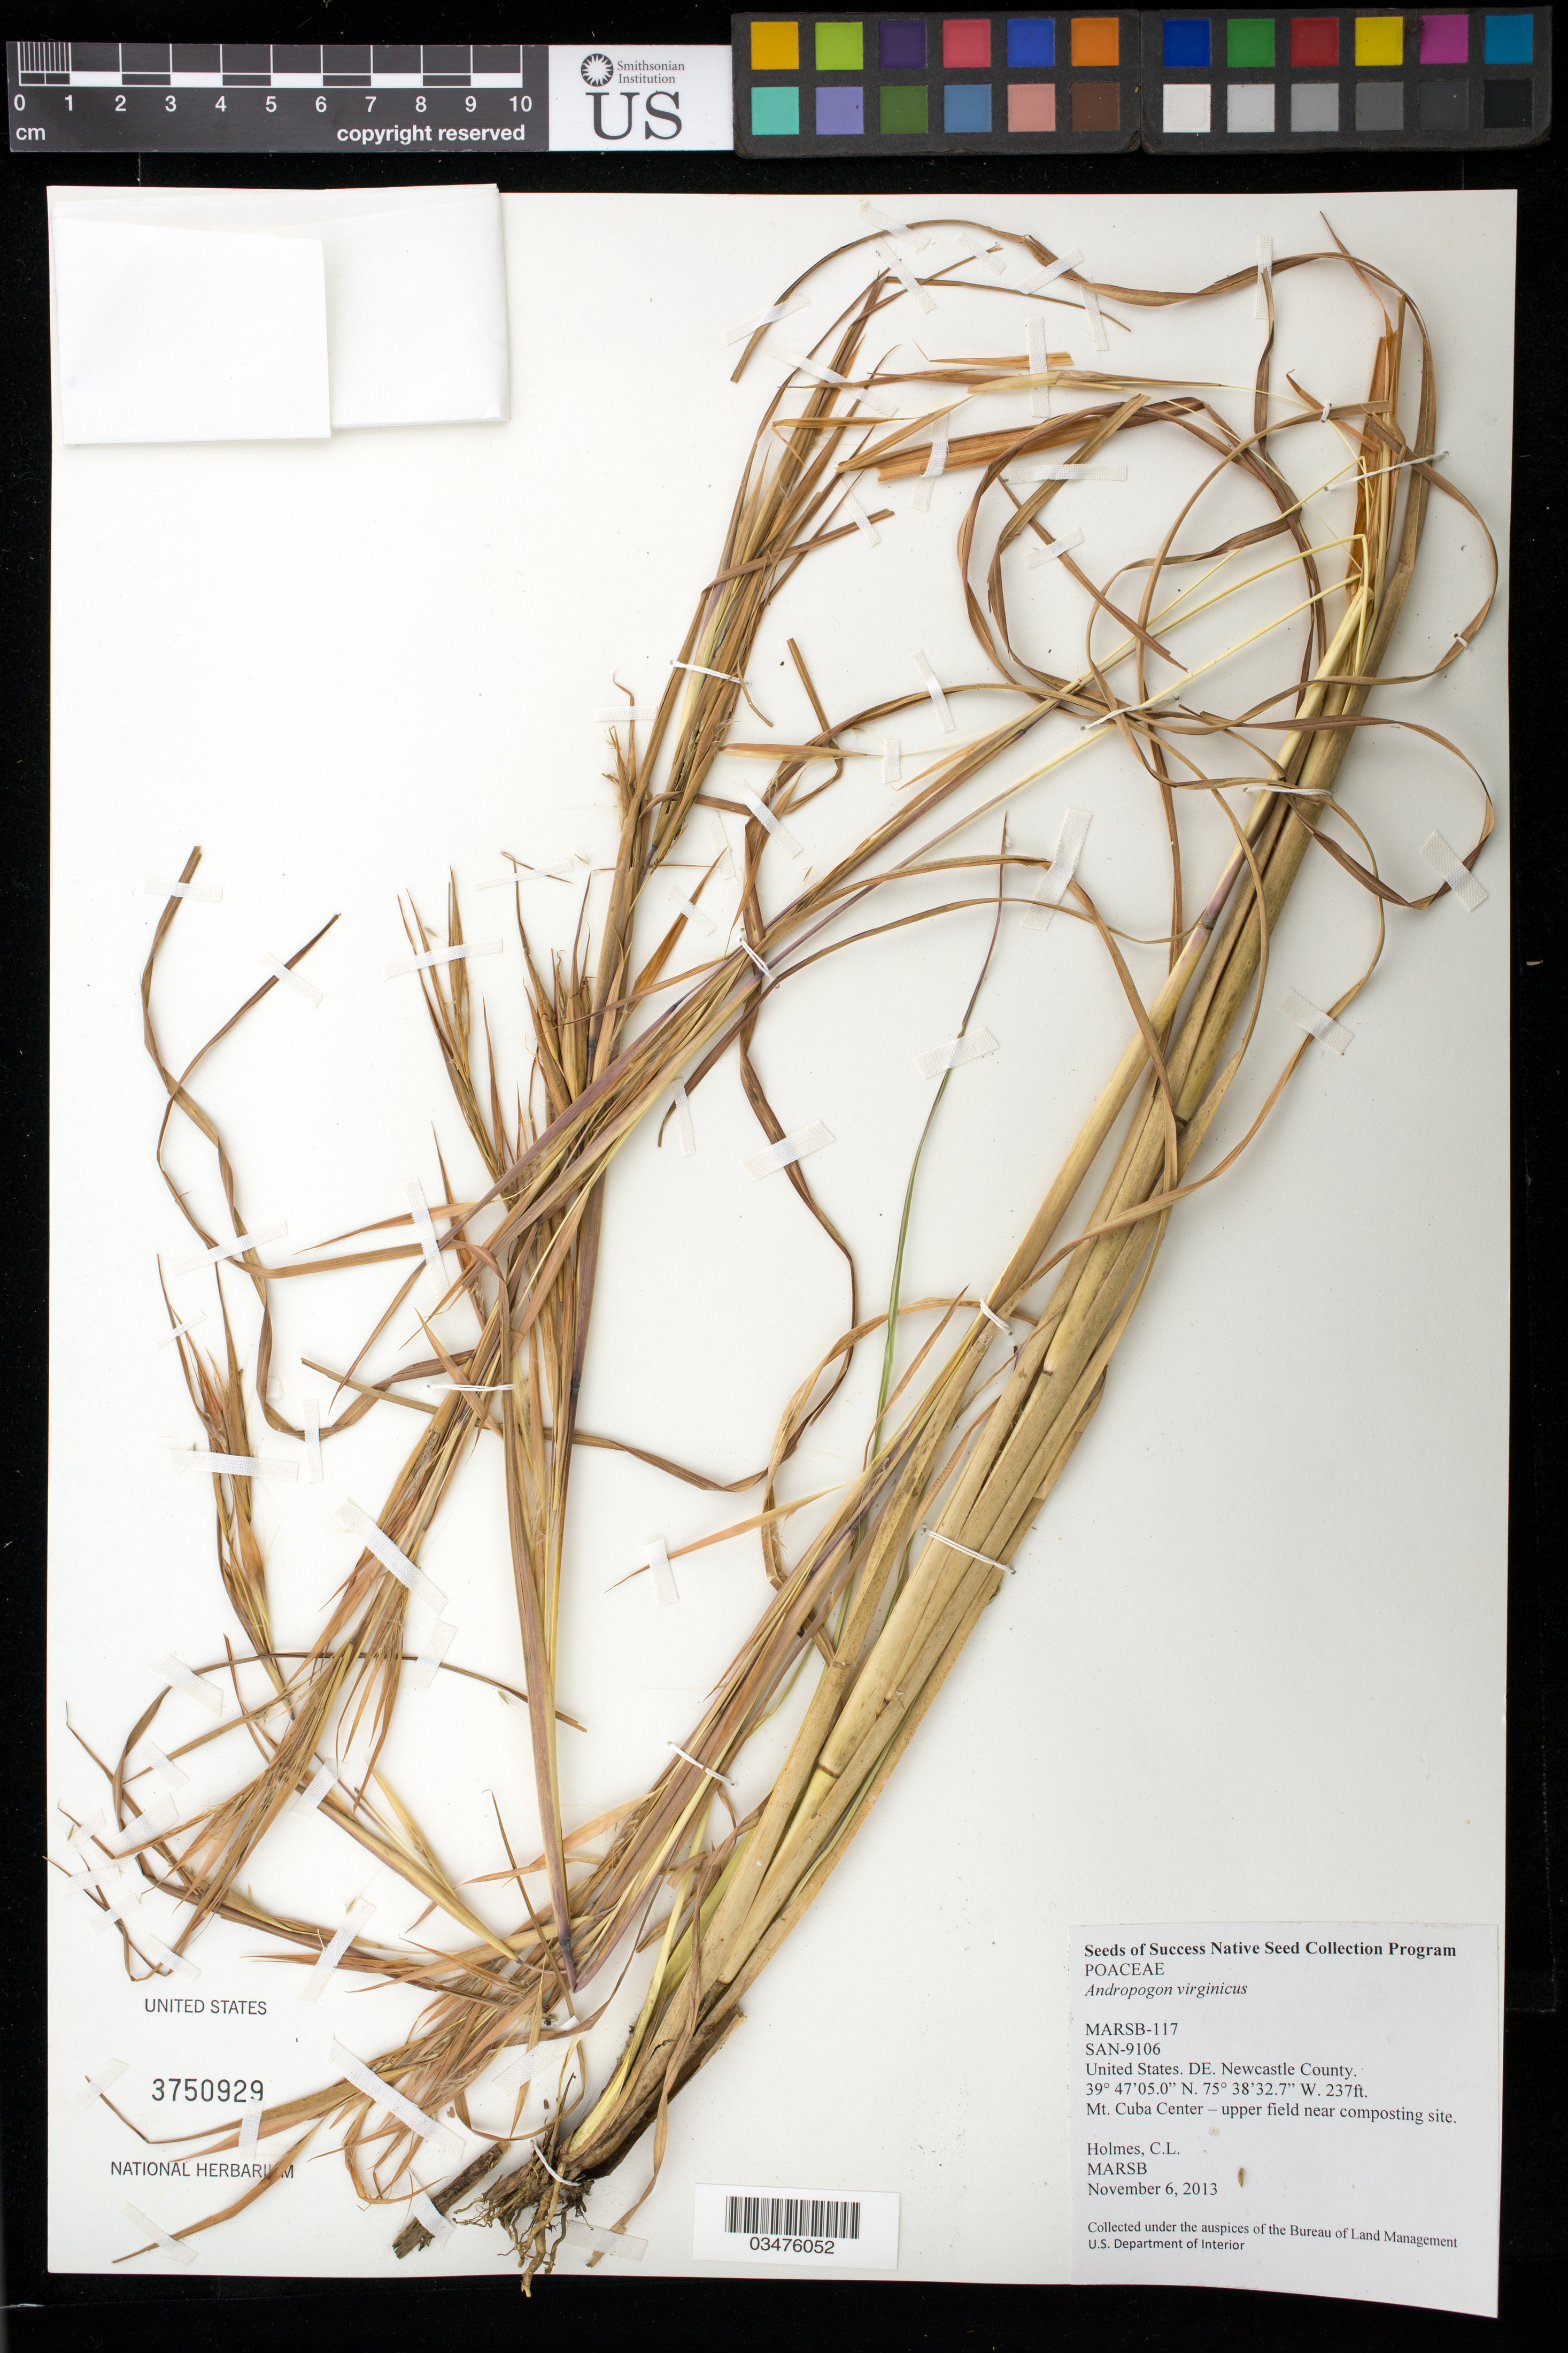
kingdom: Plantae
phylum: Tracheophyta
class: Liliopsida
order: Poales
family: Poaceae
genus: Andropogon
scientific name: Andropogon virginicus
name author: L.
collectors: C. Holmes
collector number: MARSB-117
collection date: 2013-11-06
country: United States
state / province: Delaware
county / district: New Castle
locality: Mt. Cuba Ctr- upper field near composting site.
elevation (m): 72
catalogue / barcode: US 3750929